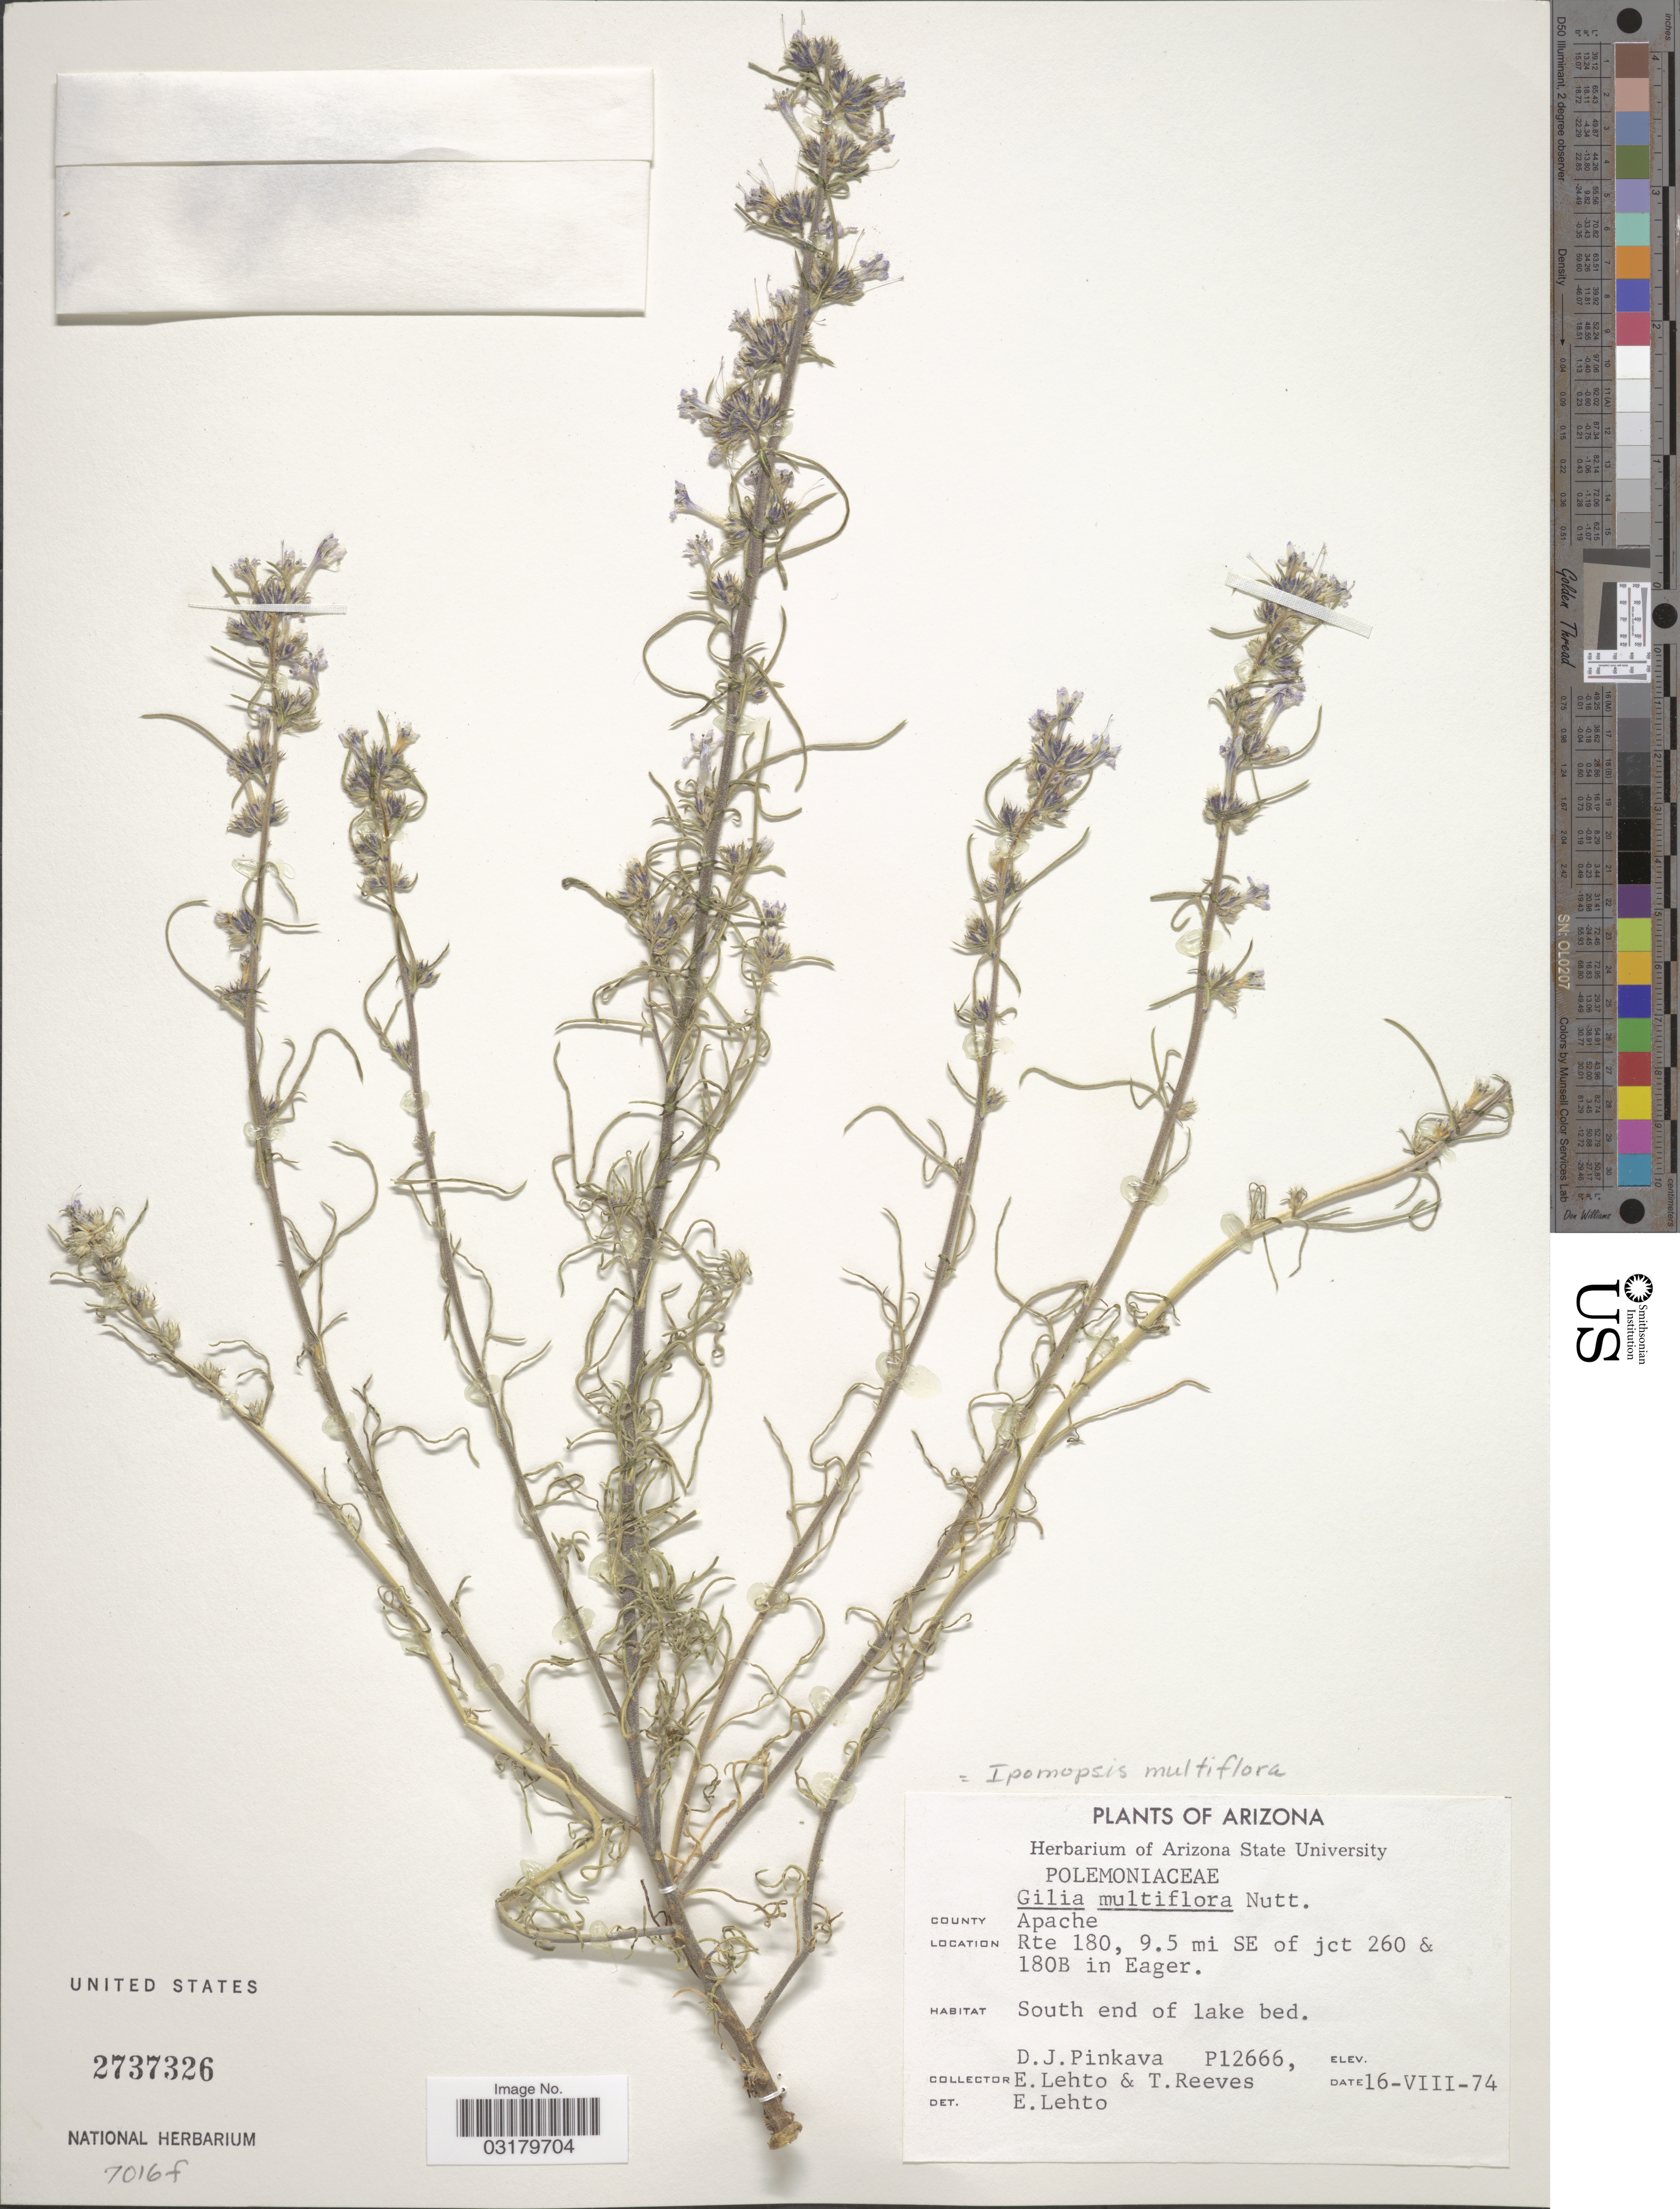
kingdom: Plantae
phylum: Tracheophyta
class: Magnoliopsida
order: Ericales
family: Polemoniaceae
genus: Ipomopsis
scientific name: Ipomopsis multiflora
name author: (Nutt.) V.E. Grant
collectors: D. J. Pinkava, E. Lehto & T. Reeves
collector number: P12666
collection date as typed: Transcribed d/m/y: 16/8/74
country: United States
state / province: Arizona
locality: County Apache. Rte 180, 9.5 mi SE of jct 260 & 180B in Eager. South end of lake bed.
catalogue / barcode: US 2737326